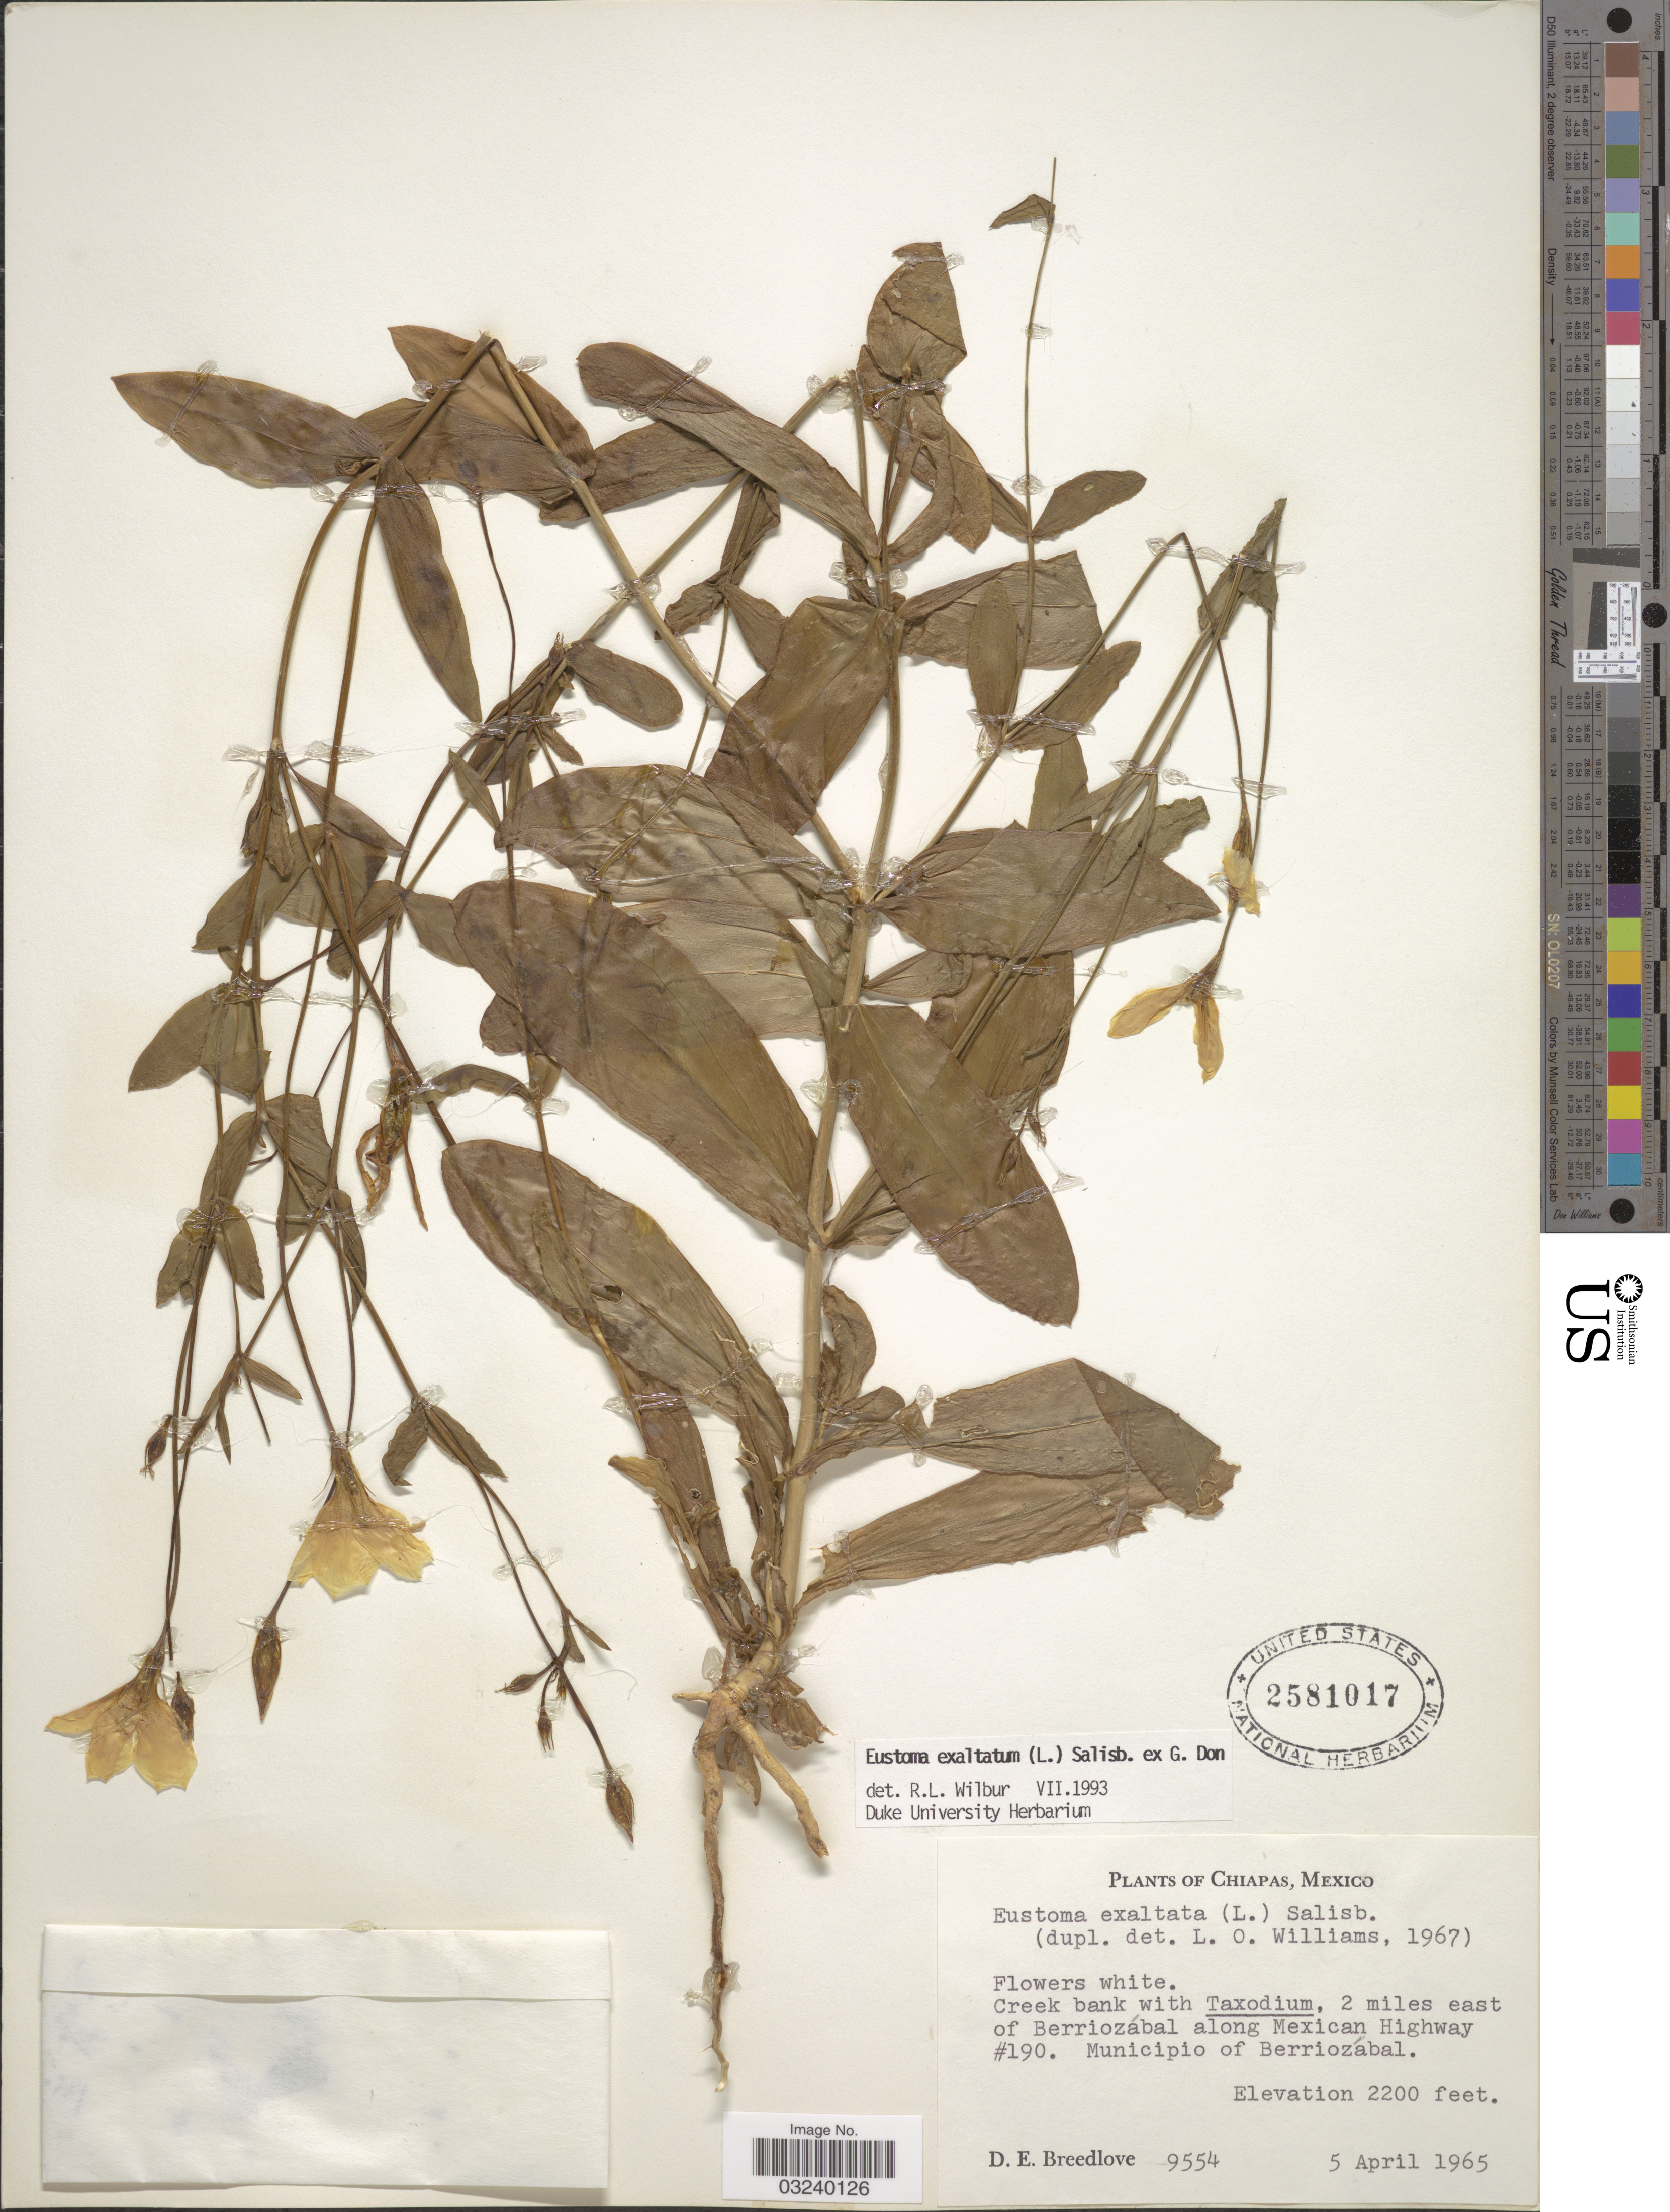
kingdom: Plantae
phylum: Tracheophyta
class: Magnoliopsida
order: Gentianales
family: Gentianaceae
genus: Eustoma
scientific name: Eustoma exaltatum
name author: (L.) Salisb. ex Don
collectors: D. E. Breedlove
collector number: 9554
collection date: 1965-04-05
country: Mexico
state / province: Chiapas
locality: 2 miles east of Berriozábal along Mexican Highway #190. Municipio of Berriozábal.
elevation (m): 671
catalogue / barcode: US 2581017